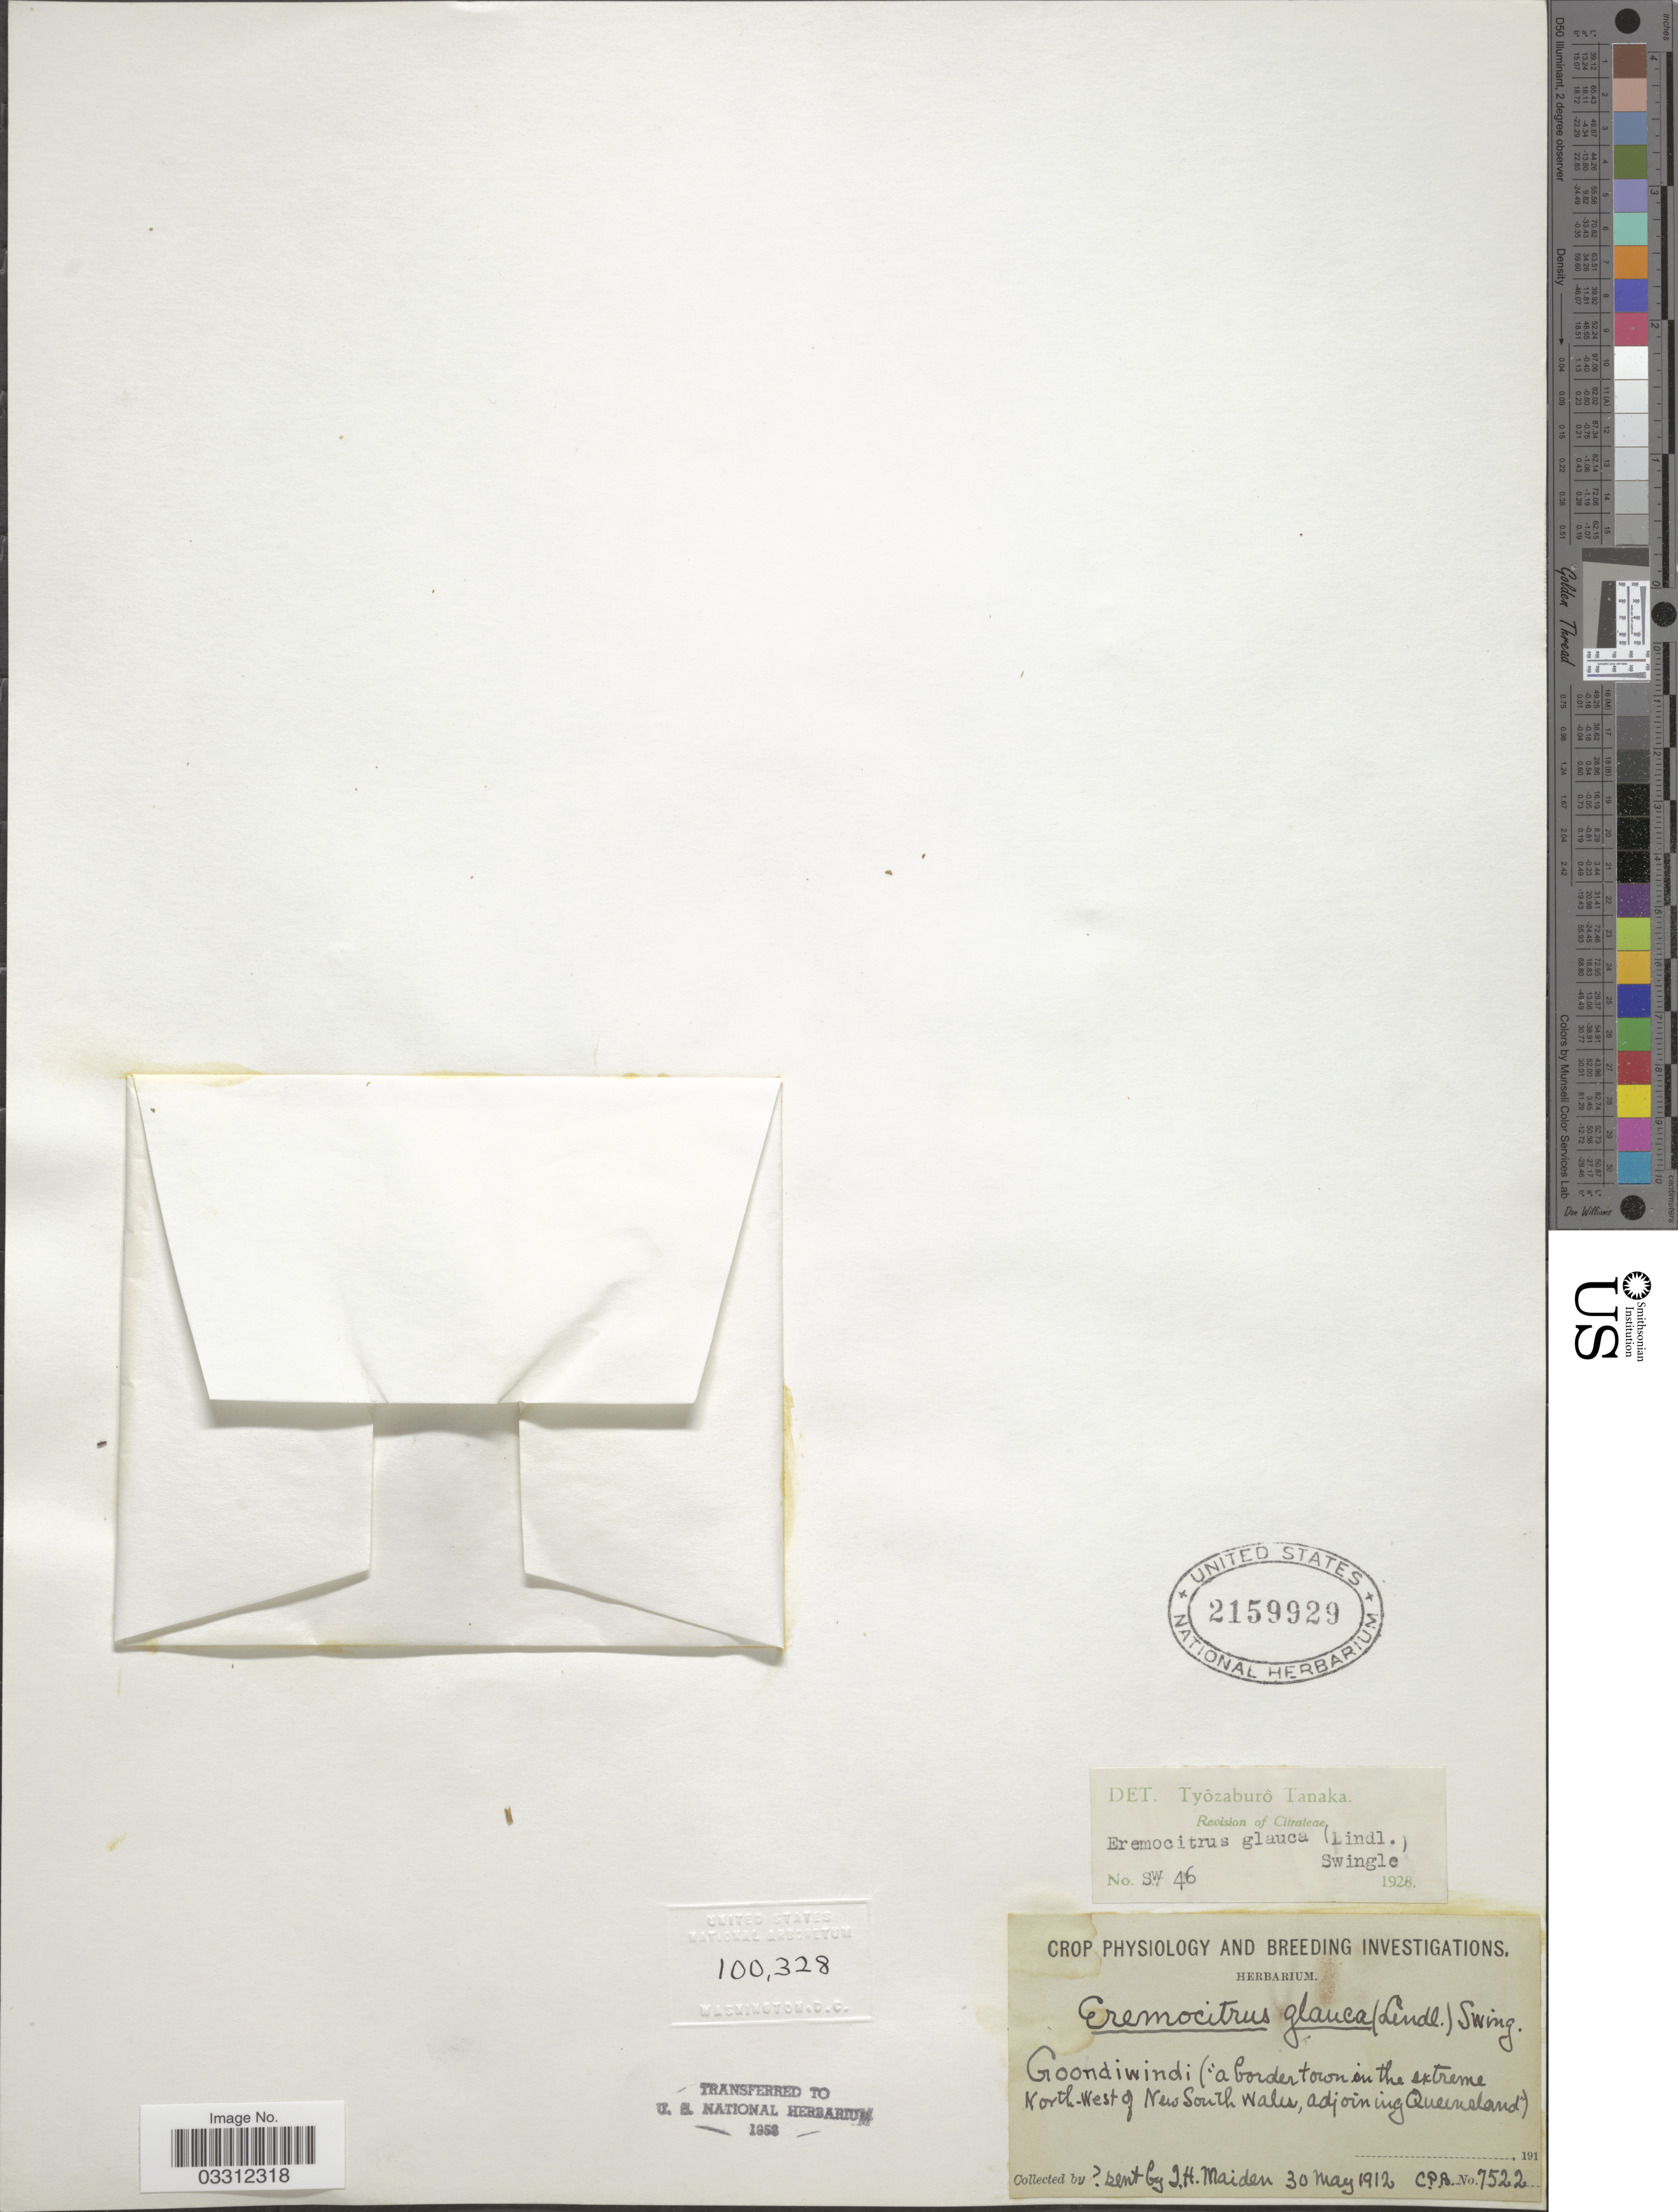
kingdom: Plantae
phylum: Tracheophyta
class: Magnoliopsida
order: Sapindales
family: Rutaceae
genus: Citrus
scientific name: Citrus glauca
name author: (Lindl.) Burkill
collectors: J. Maiden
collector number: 7522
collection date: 1912-05-30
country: Australia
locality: Goondiwindi (a border town in the extreme North-West of New South Wales adjoining Queensland).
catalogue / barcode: US 2159929